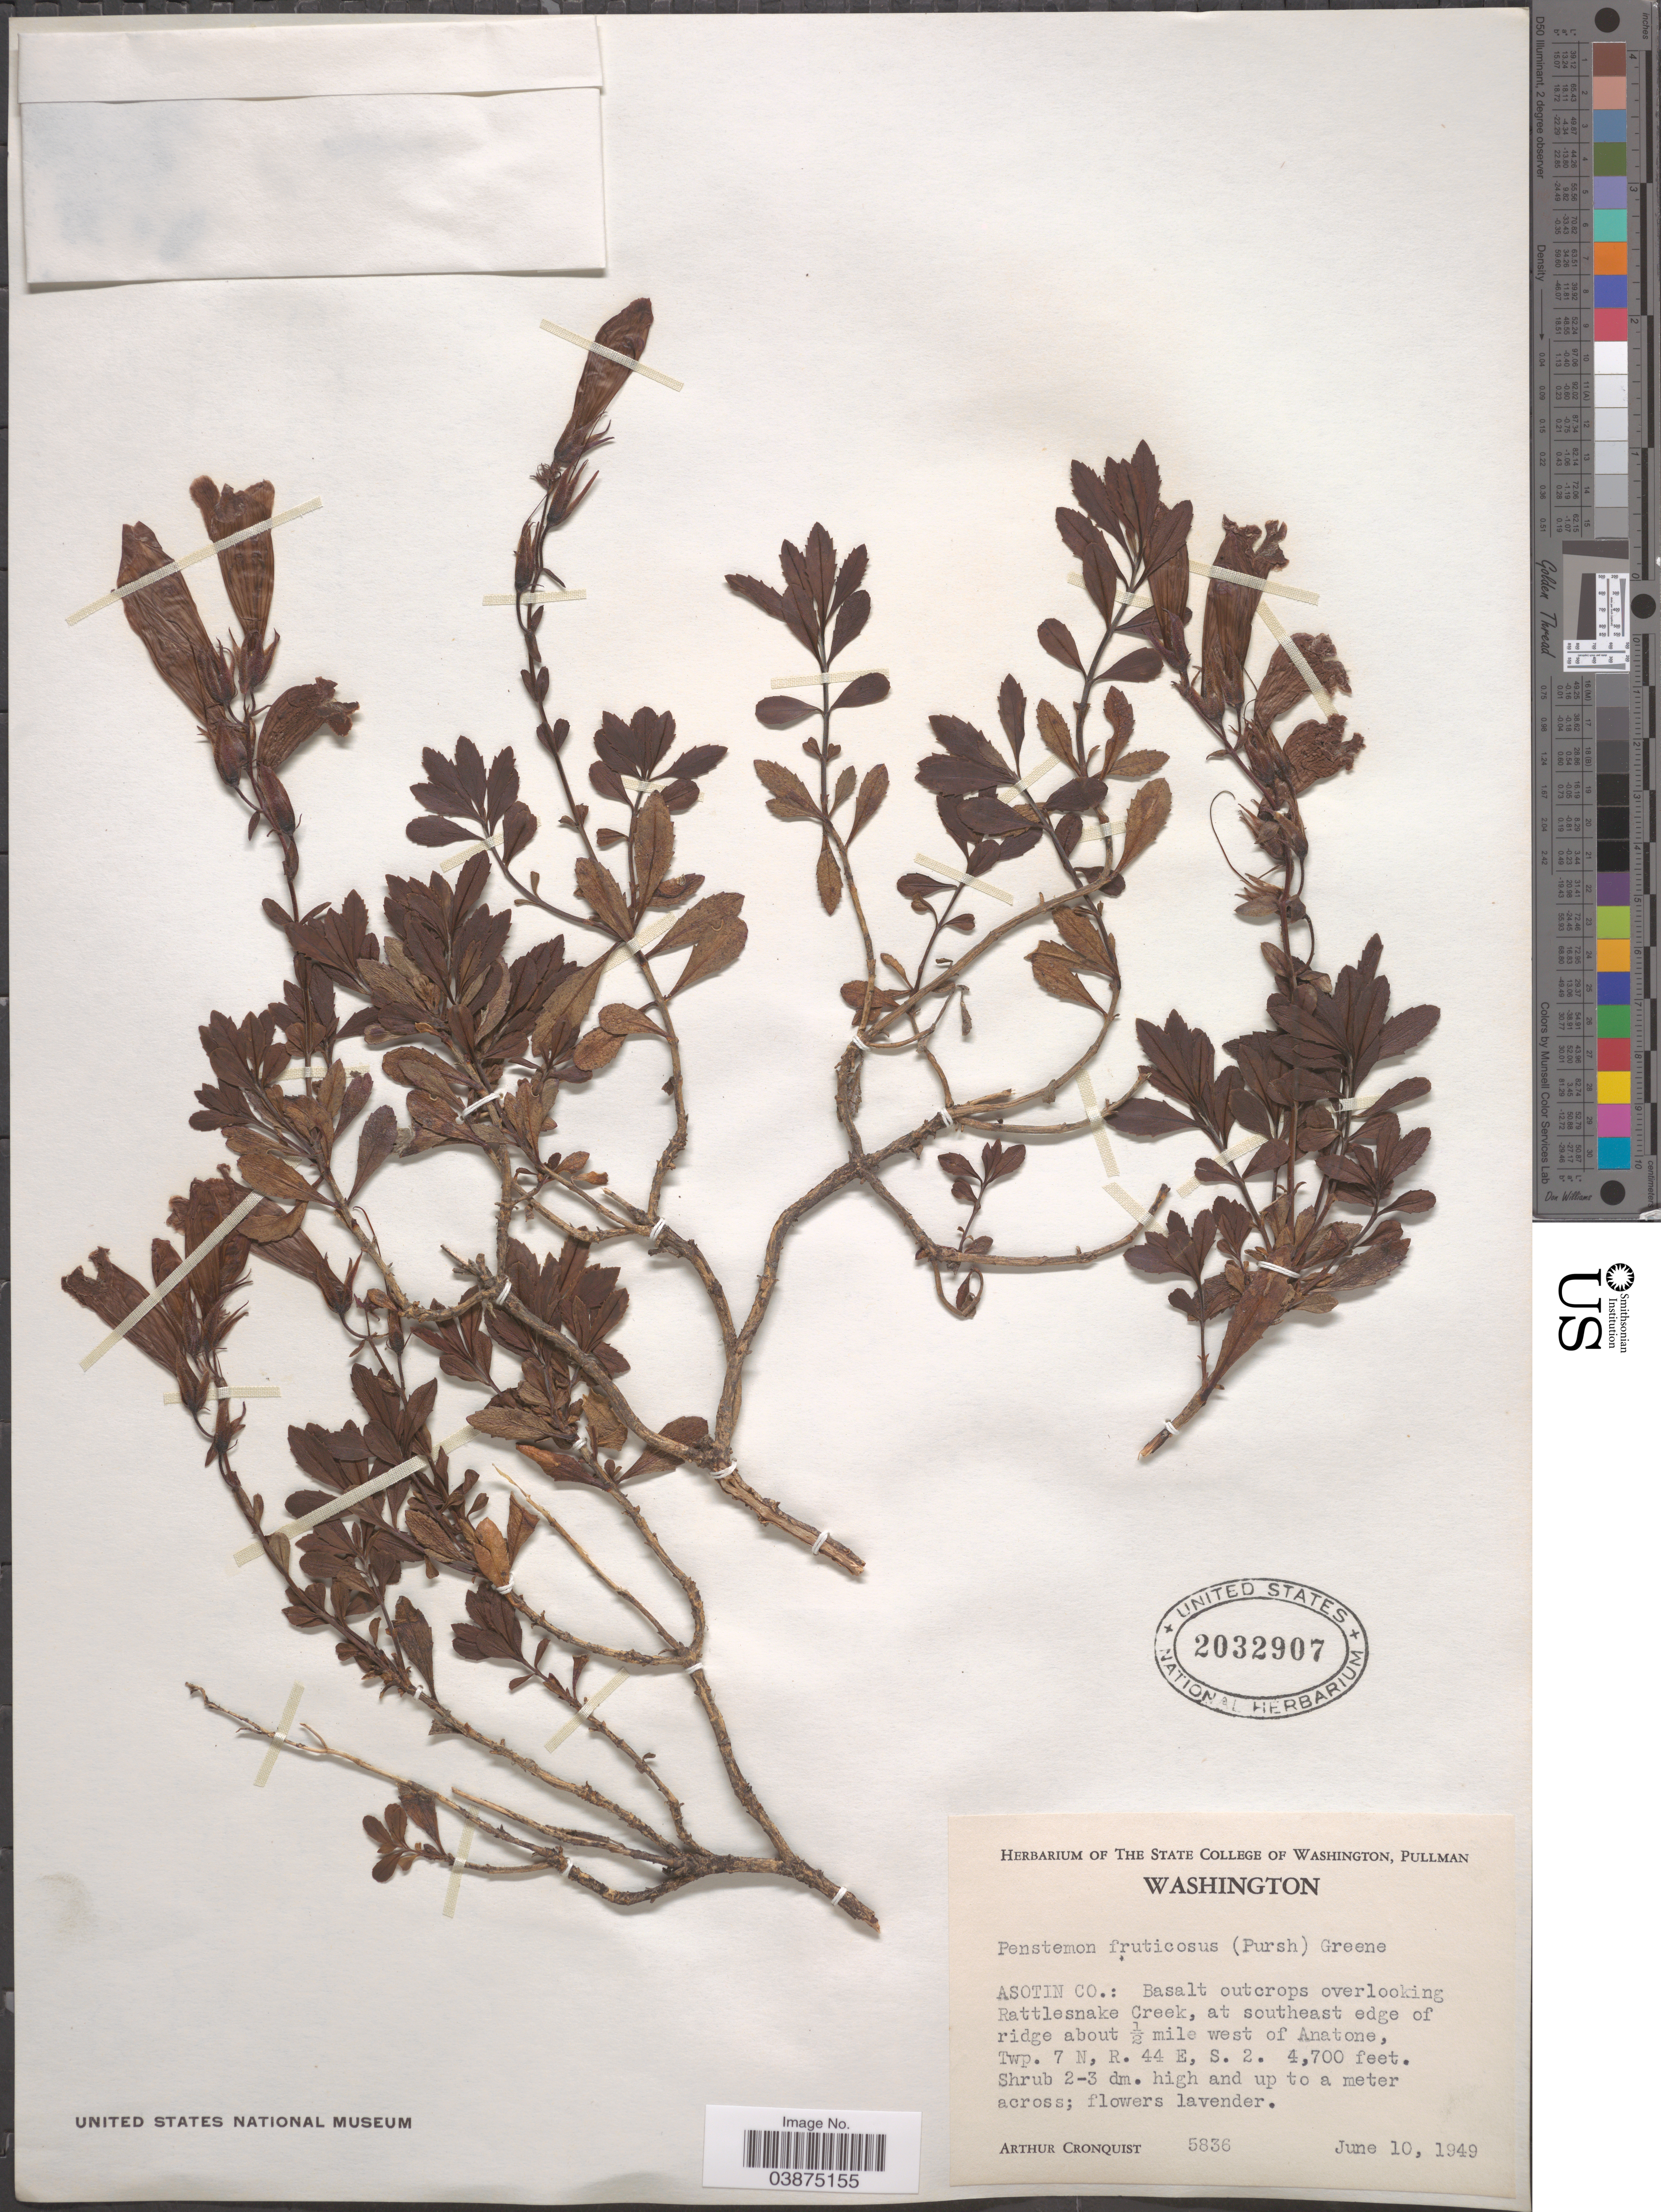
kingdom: Plantae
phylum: Tracheophyta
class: Magnoliopsida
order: Lamiales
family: Plantaginaceae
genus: Penstemon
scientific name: Penstemon fruticosus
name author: (Pursh) Greene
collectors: A. J. Cronquist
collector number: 5836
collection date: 1949-06-10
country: United States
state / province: Washington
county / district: Asotin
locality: Asotin Co.: overlooking Rattlesnake Creek, at southeast edge of ridge about ½ mile west of Anatone, Twp. 7 N, R. 44 E, S. 2.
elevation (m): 1433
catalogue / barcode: US 2032907